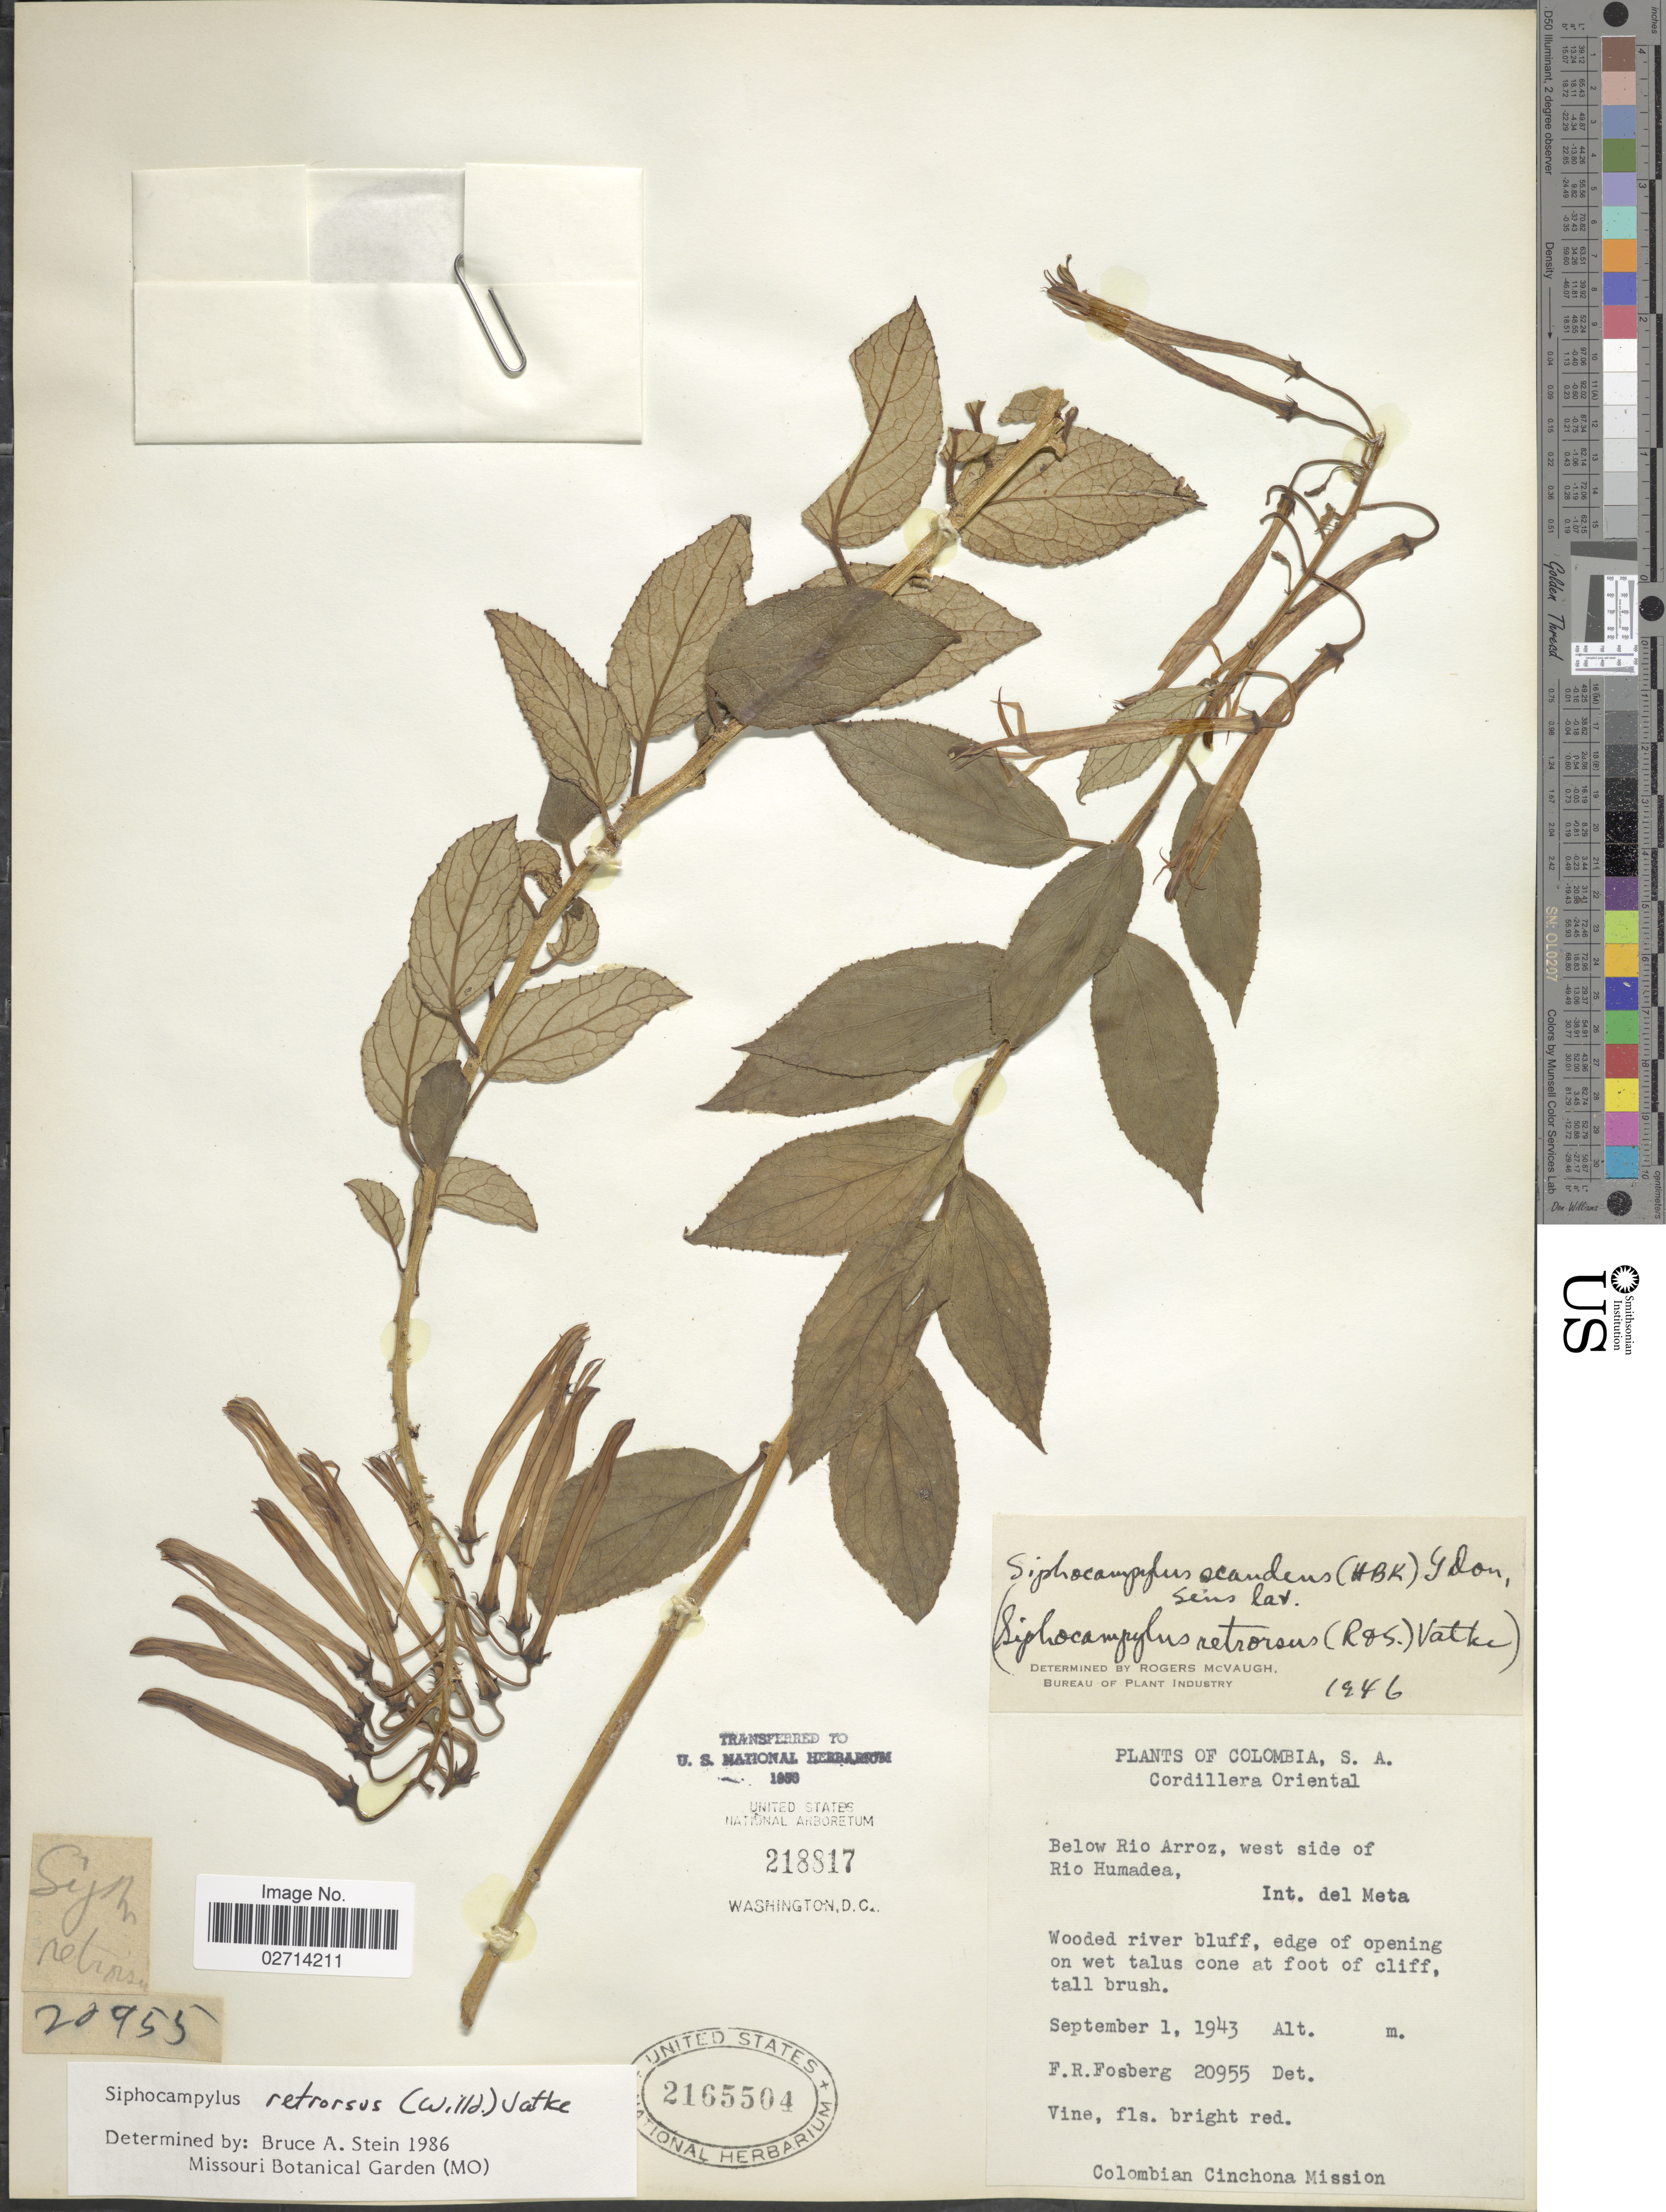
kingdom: Plantae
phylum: Tracheophyta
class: Magnoliopsida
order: Asterales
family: Campanulaceae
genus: Siphocampylus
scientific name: Siphocampylus retrorsus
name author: (Willd. ex Schult.) Vatke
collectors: F. R. Fosberg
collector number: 20955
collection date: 1943-09-01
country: Colombia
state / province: Meta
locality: Int. del Meta, wooded river bluff, edge of opening on wet talus cone at foot of cliff, Cordillera Oriental, below Rio Arroz, west side of Rio Humadea.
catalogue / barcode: US 2165504